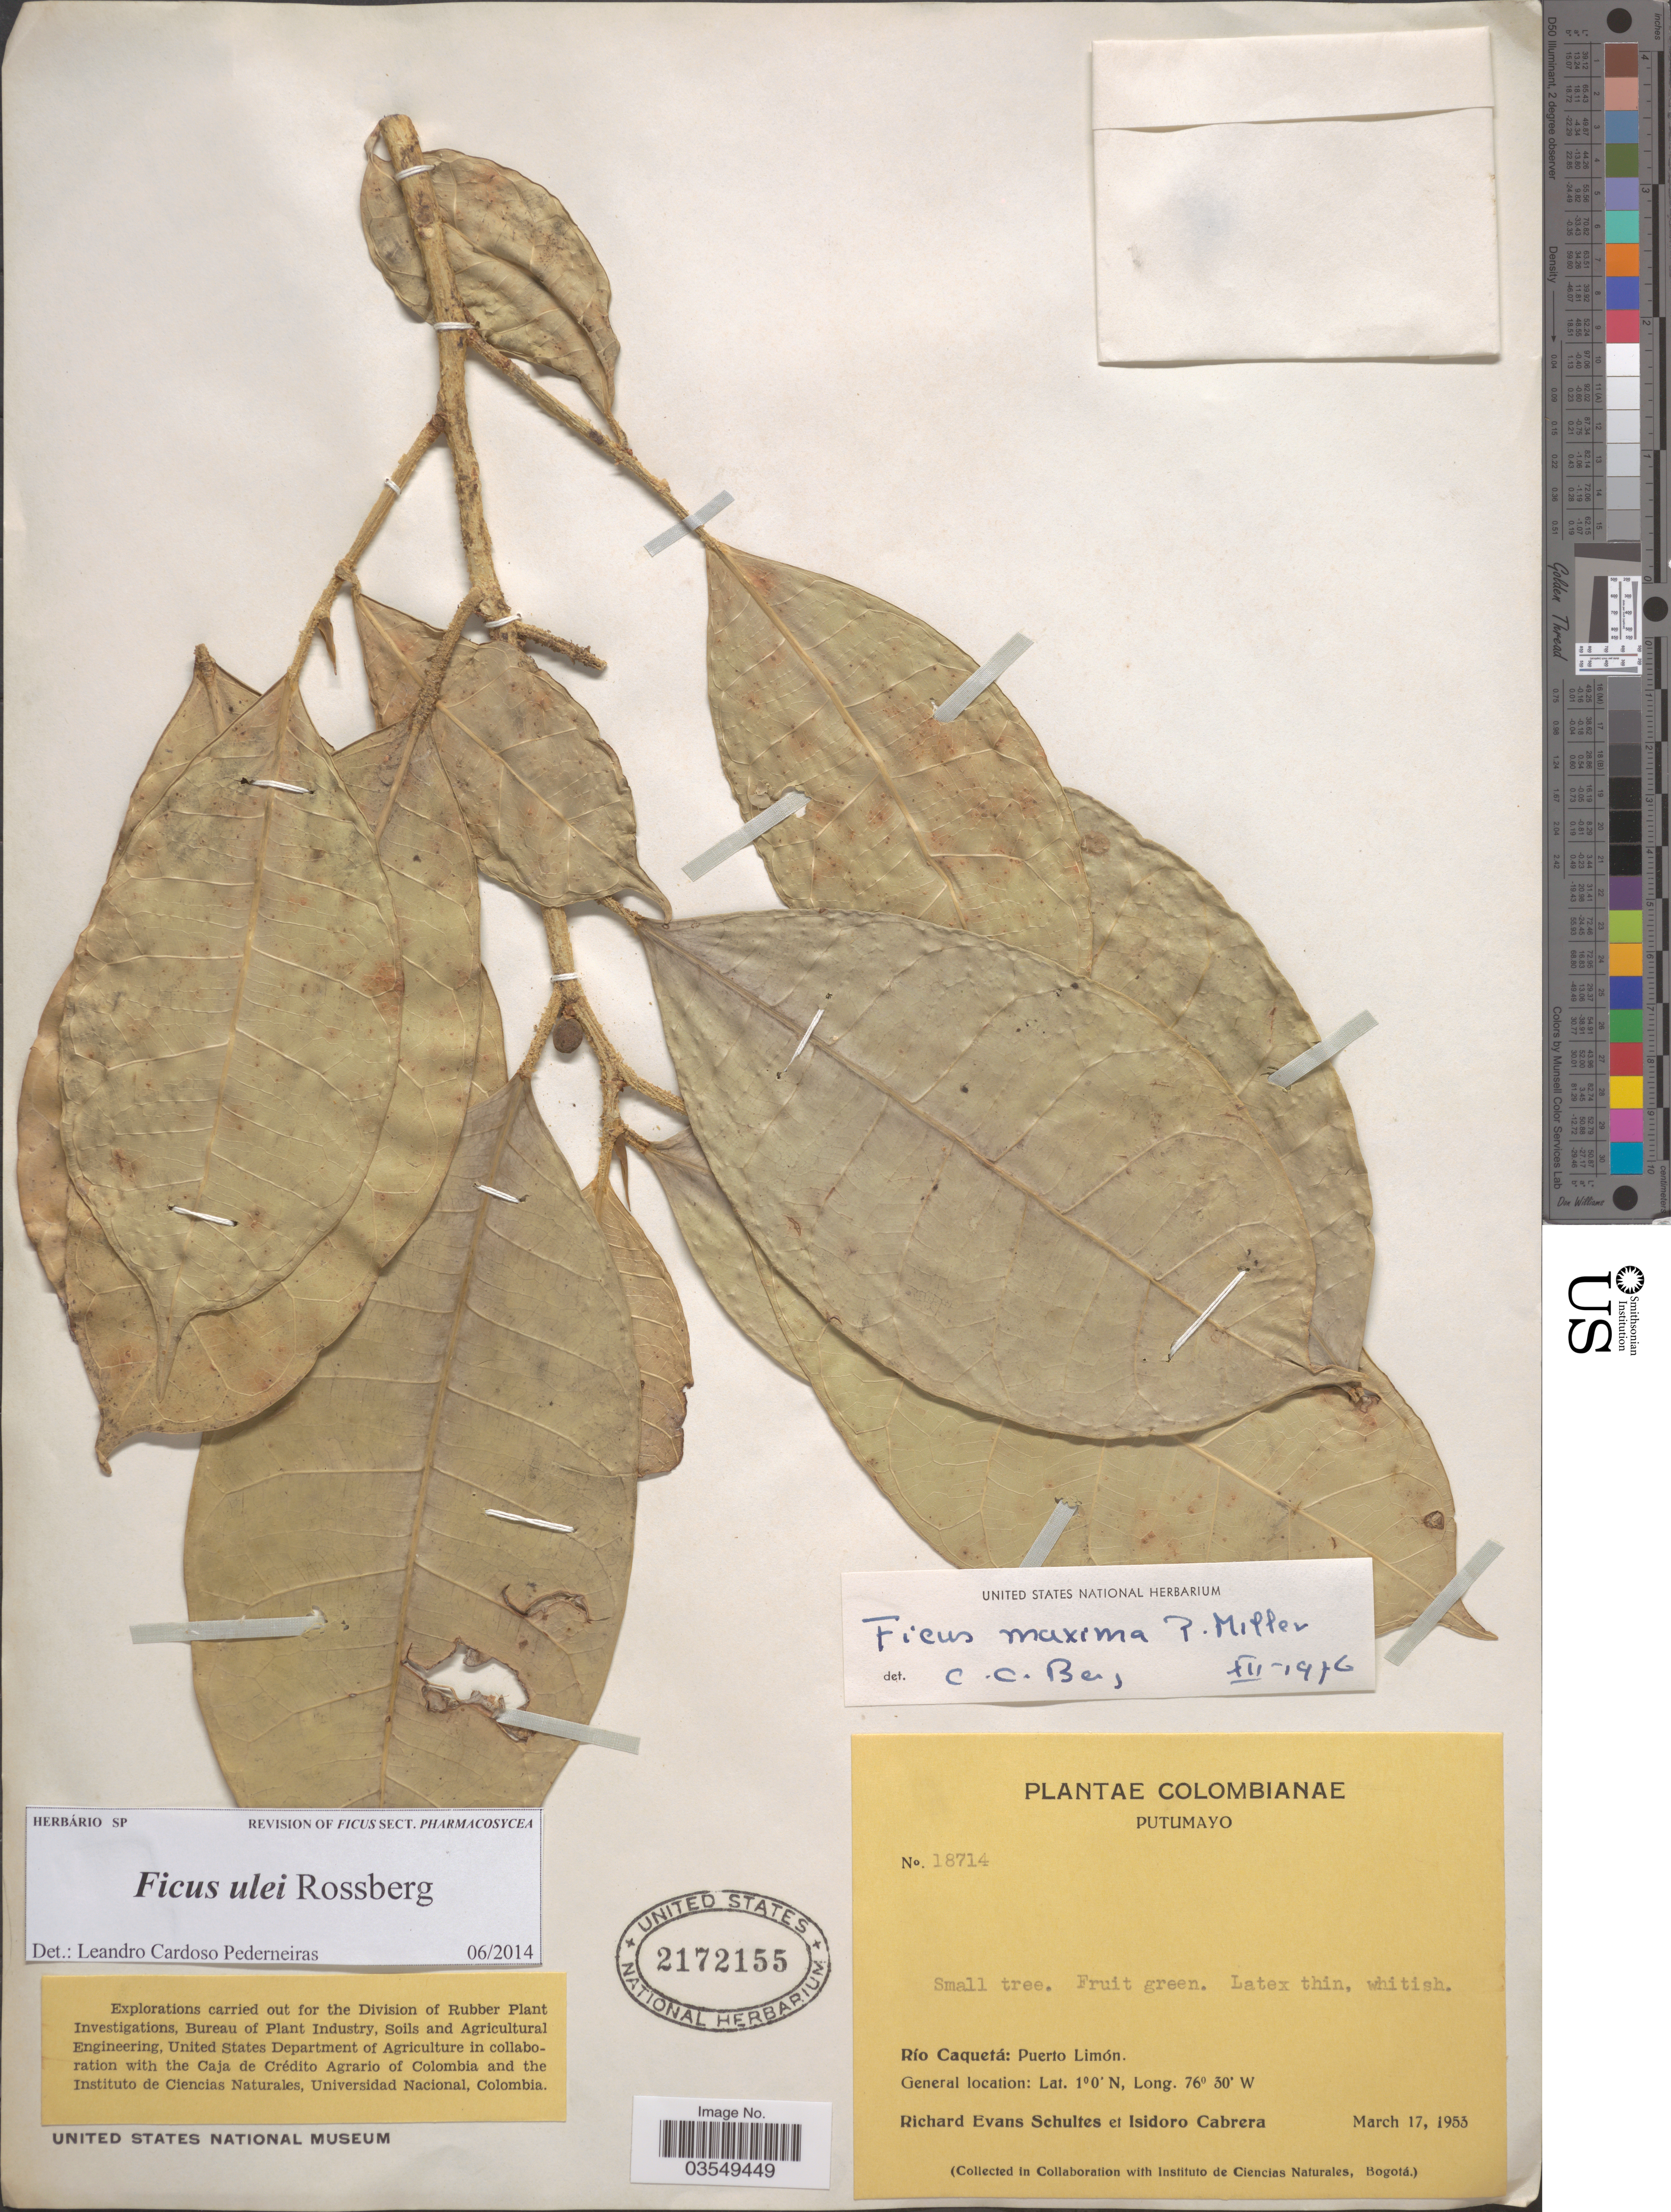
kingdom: Plantae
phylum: Tracheophyta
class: Magnoliopsida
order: Rosales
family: Moraceae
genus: Ficus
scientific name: Ficus ulei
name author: Rossberg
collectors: R. E. Schultes & I. Cabrera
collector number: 18714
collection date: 1953-03-17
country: Colombia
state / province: Putumayo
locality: Río Caquetá: Puerto Limón.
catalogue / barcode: US 2172155